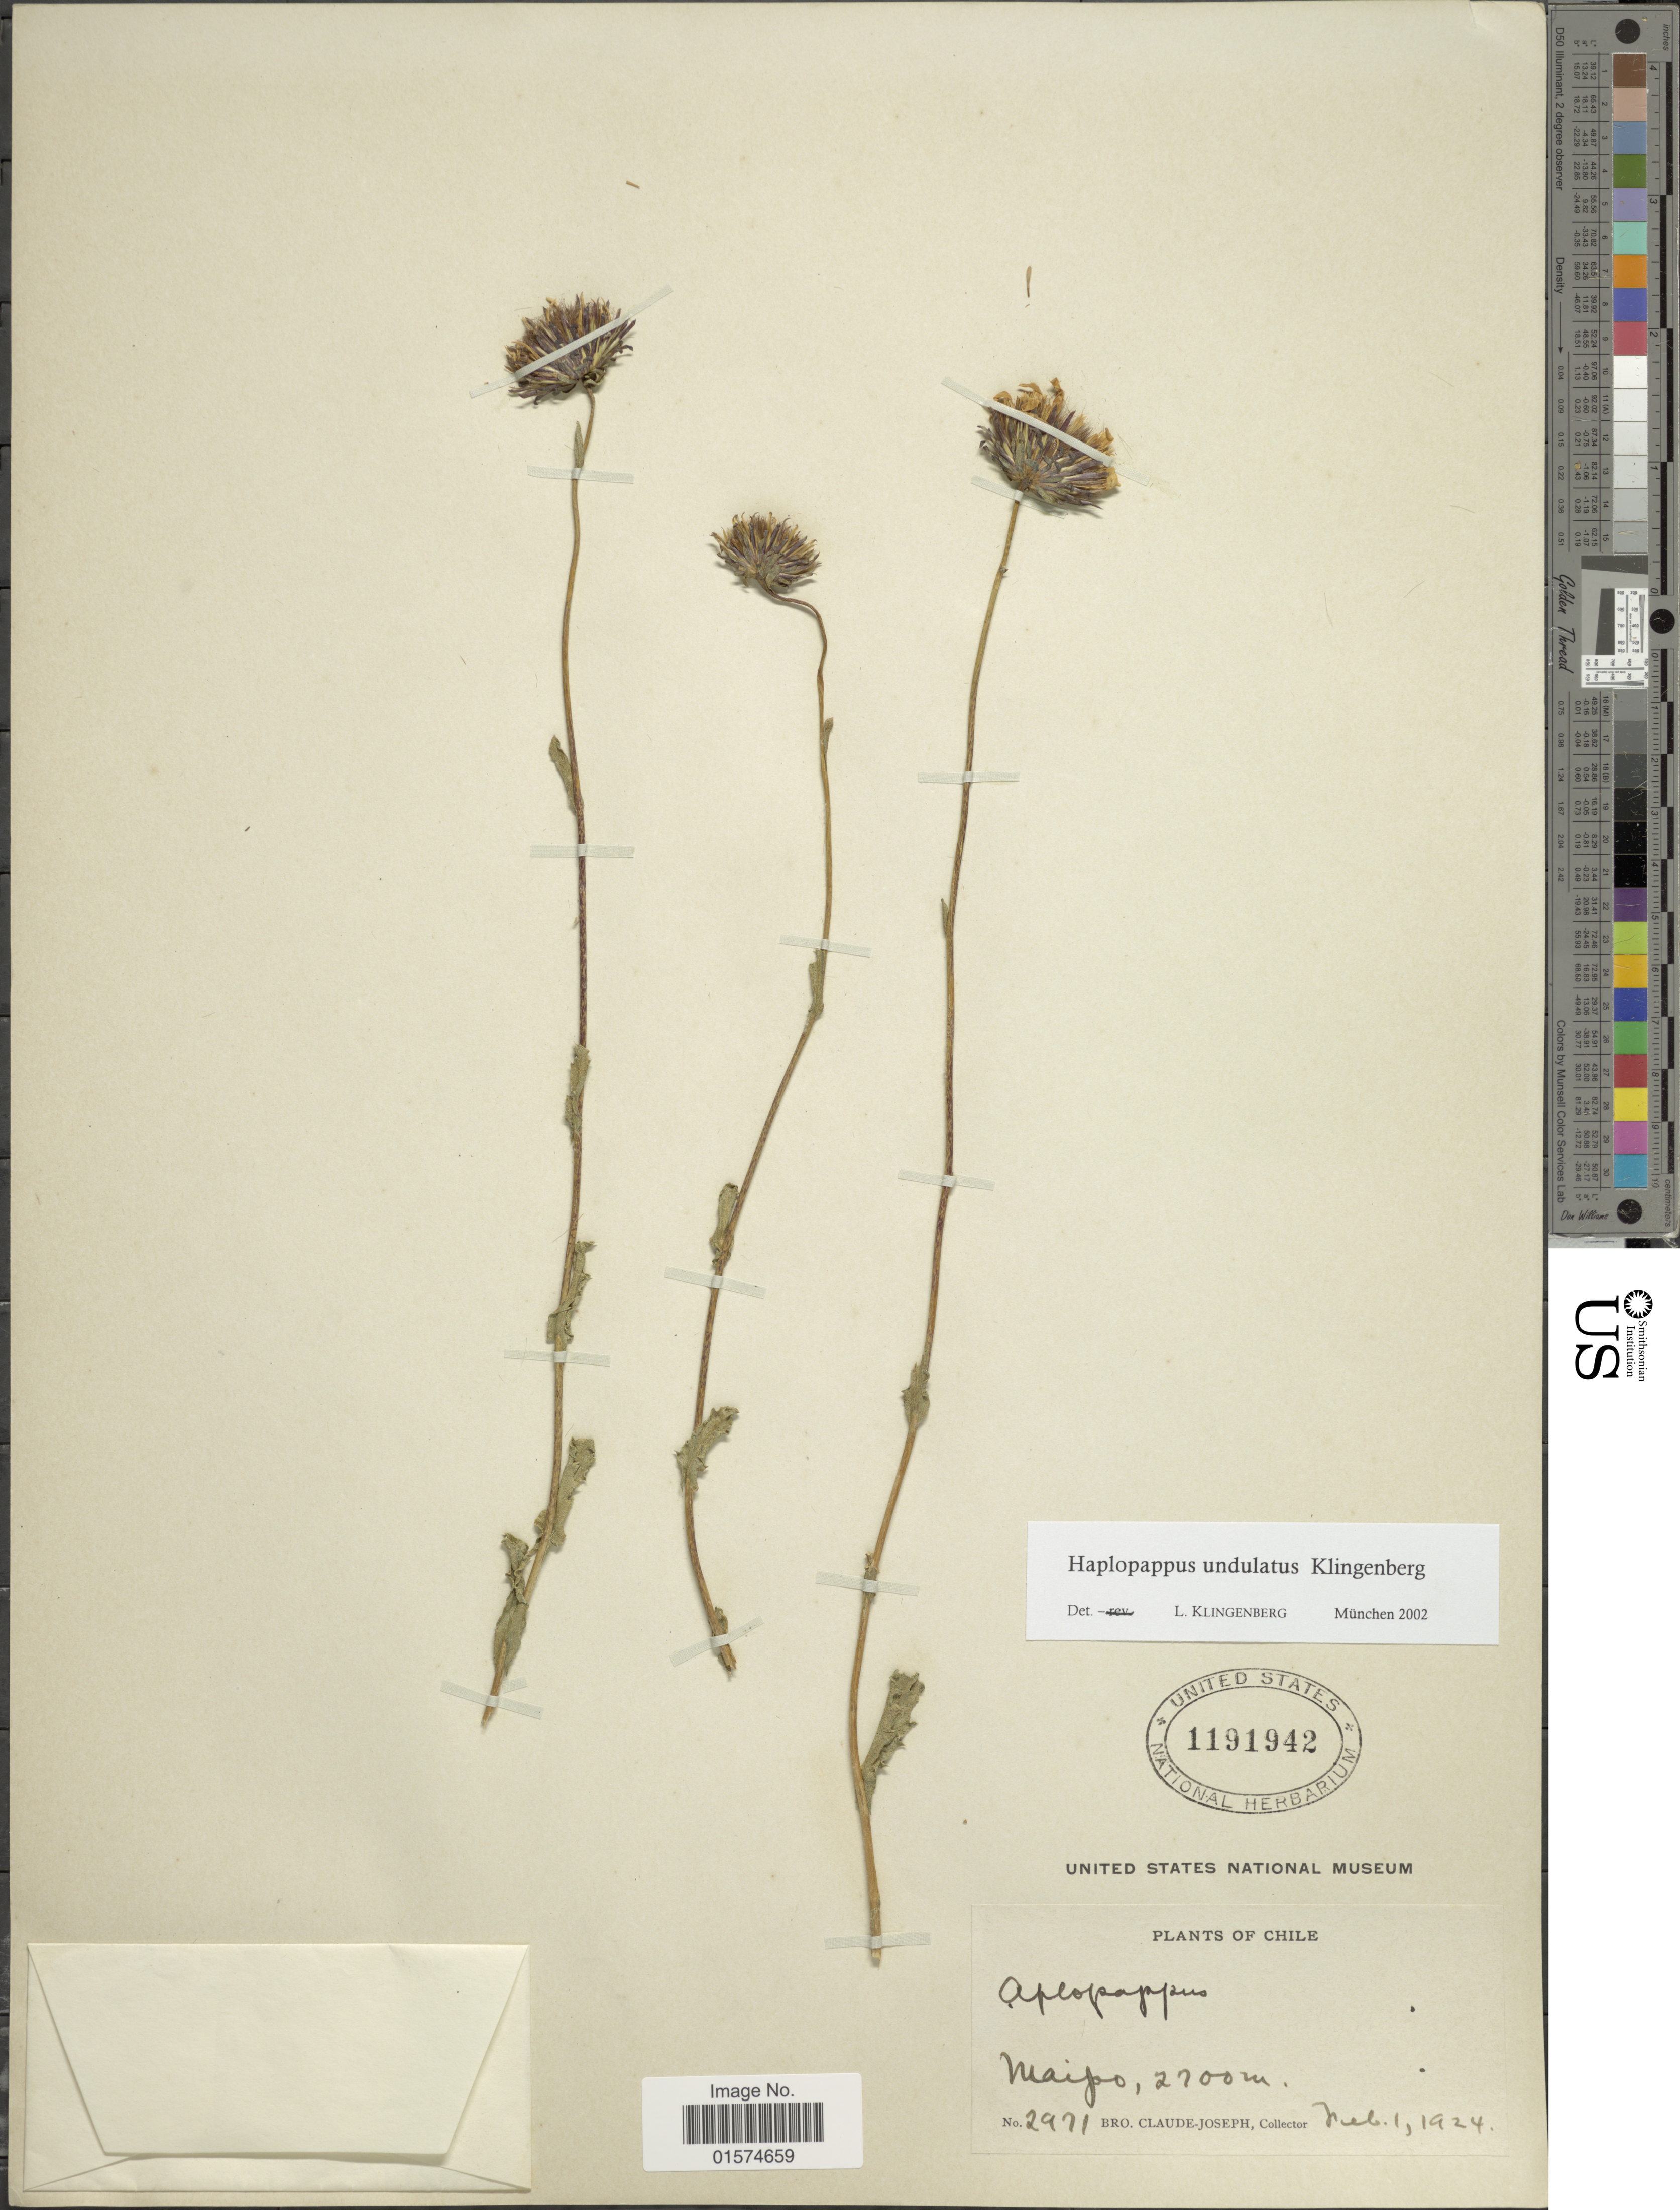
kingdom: Plantae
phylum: Tracheophyta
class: Magnoliopsida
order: Asterales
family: Asteraceae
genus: Haplopappus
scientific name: Haplopappus undulatus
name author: Klingenb.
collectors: Bro. Claude-Joseph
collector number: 2971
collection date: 1924-02-01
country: Chile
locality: Maipo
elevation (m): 2700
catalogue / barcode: US 1191942